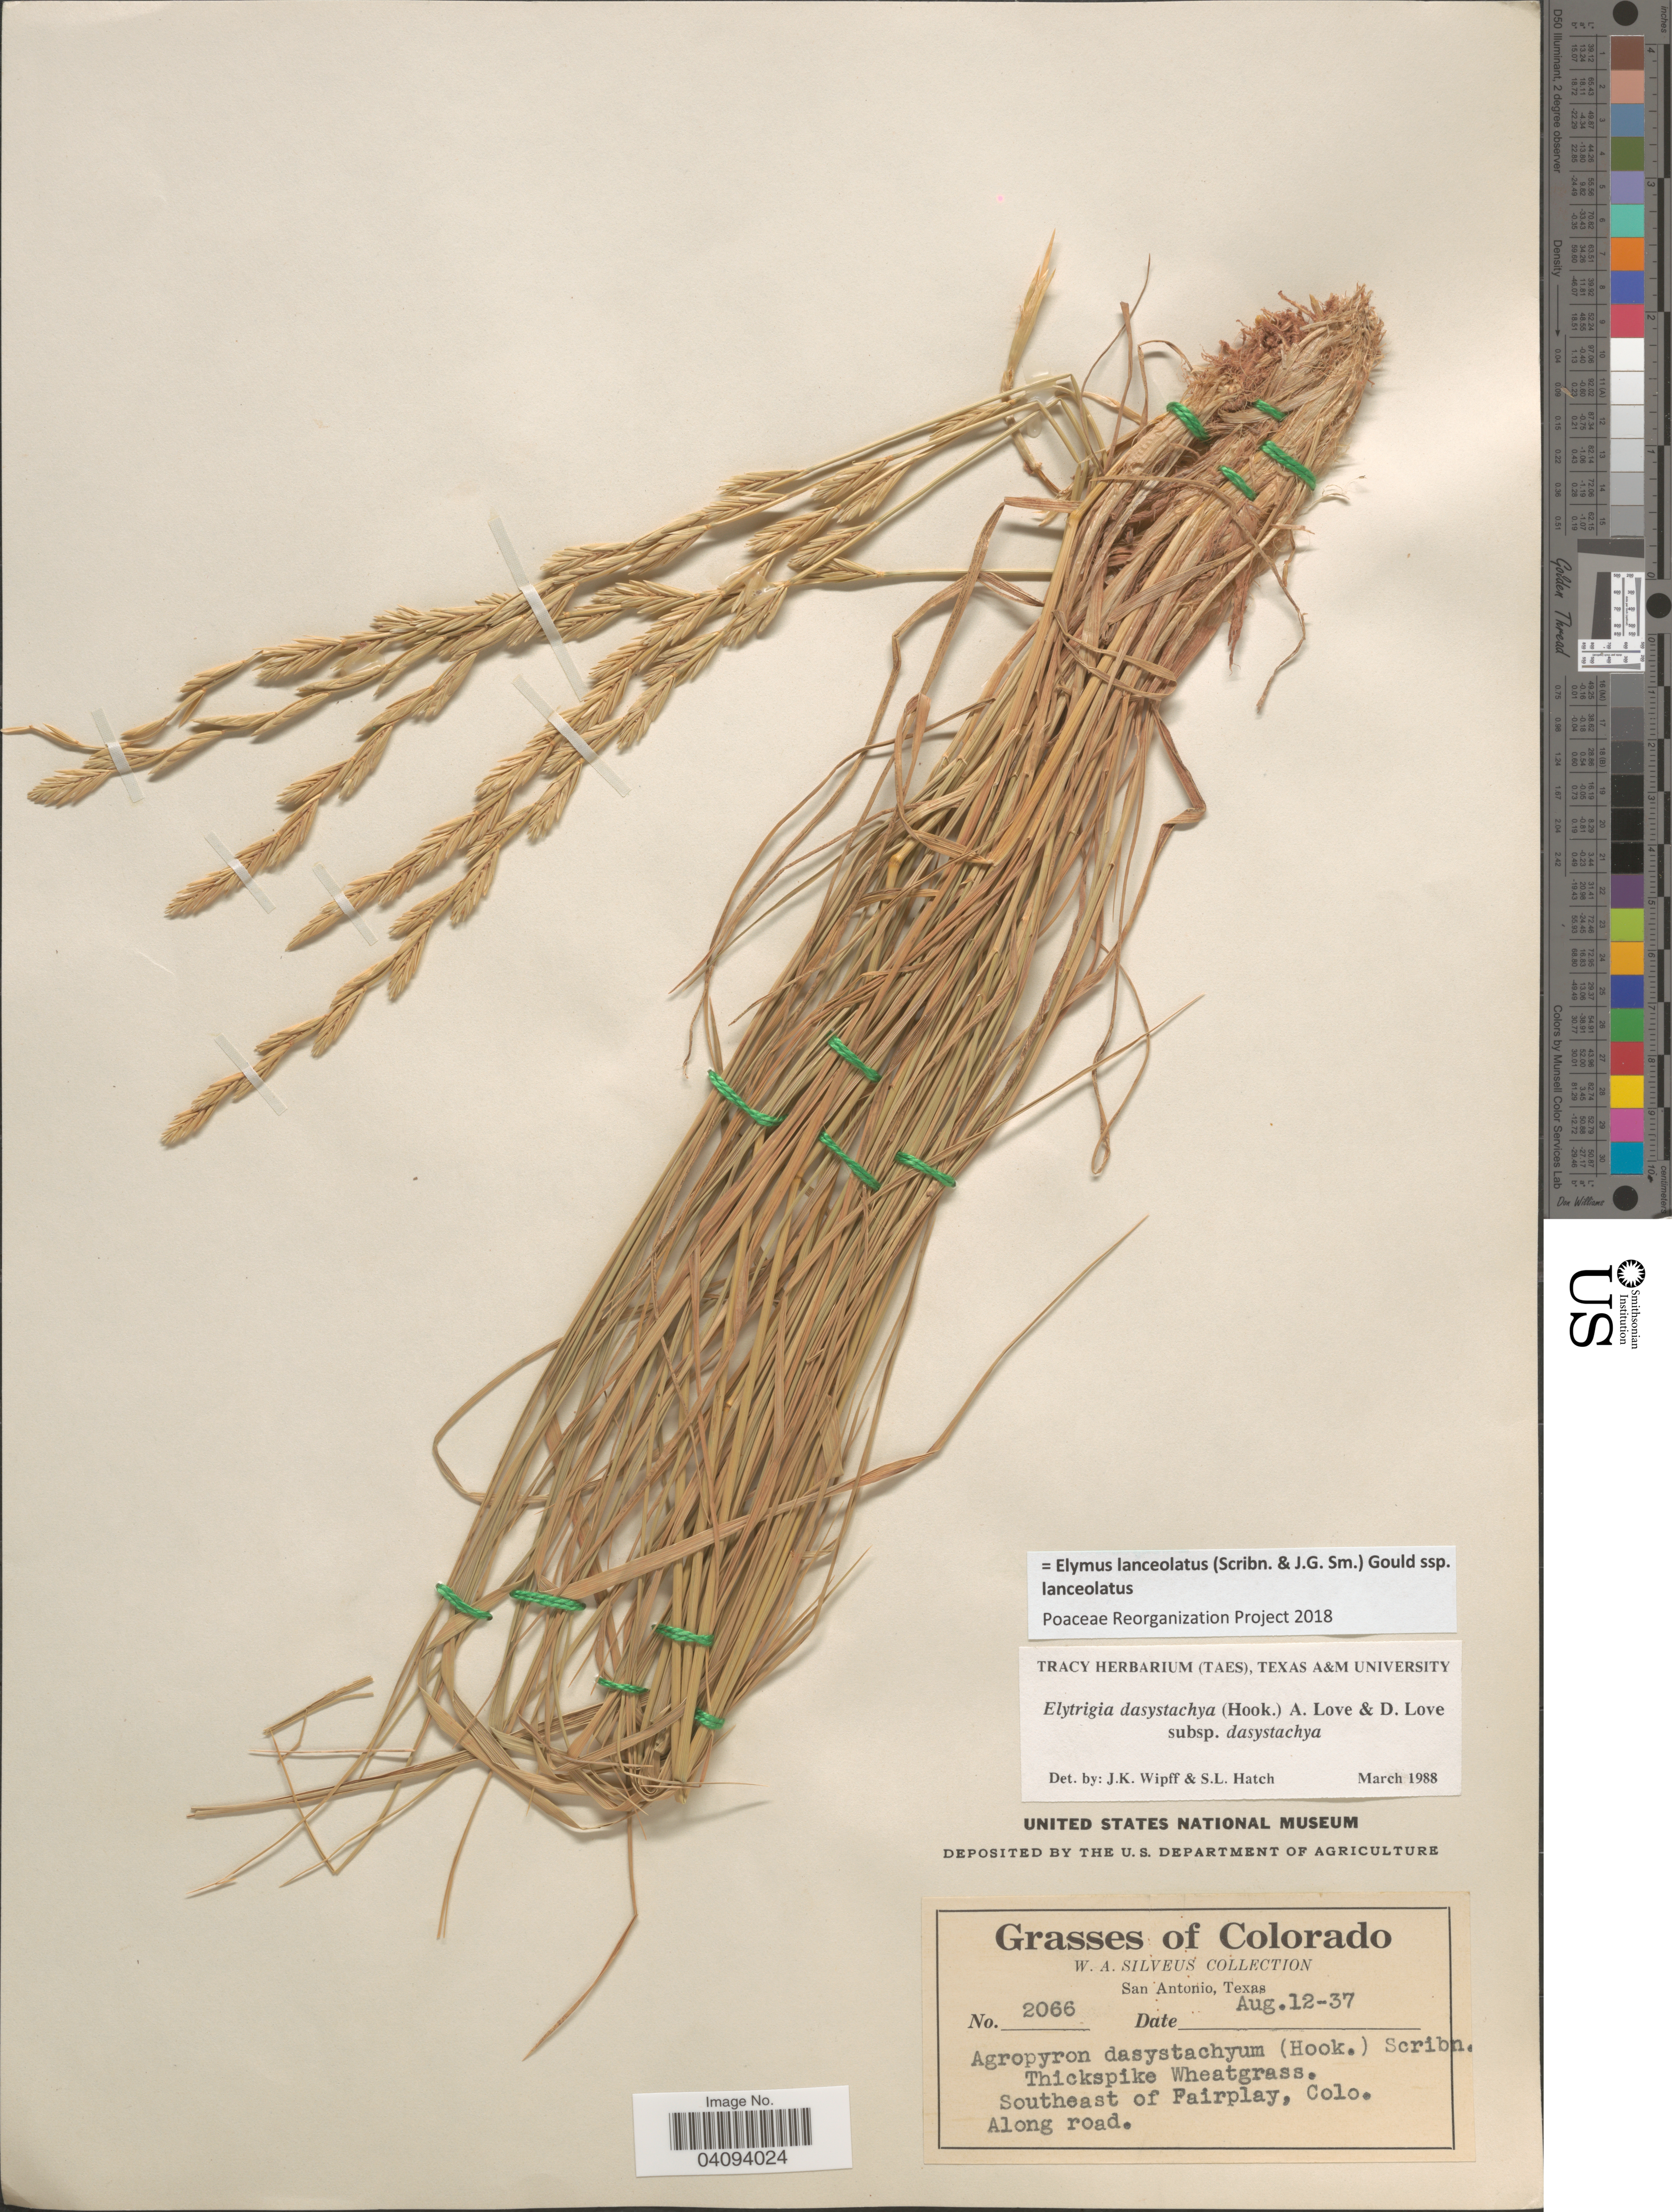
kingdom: Plantae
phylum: Tracheophyta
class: Liliopsida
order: Poales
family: Poaceae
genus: Elymus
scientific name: Elymus lanceolatus subsp. lanceolatus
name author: (Scribn. & J.G. Sm.) Gould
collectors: W. Silveus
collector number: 2066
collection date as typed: Transcribed d/m/y: 12/8/37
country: United States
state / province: Colorado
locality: Southeast of Fairplay.